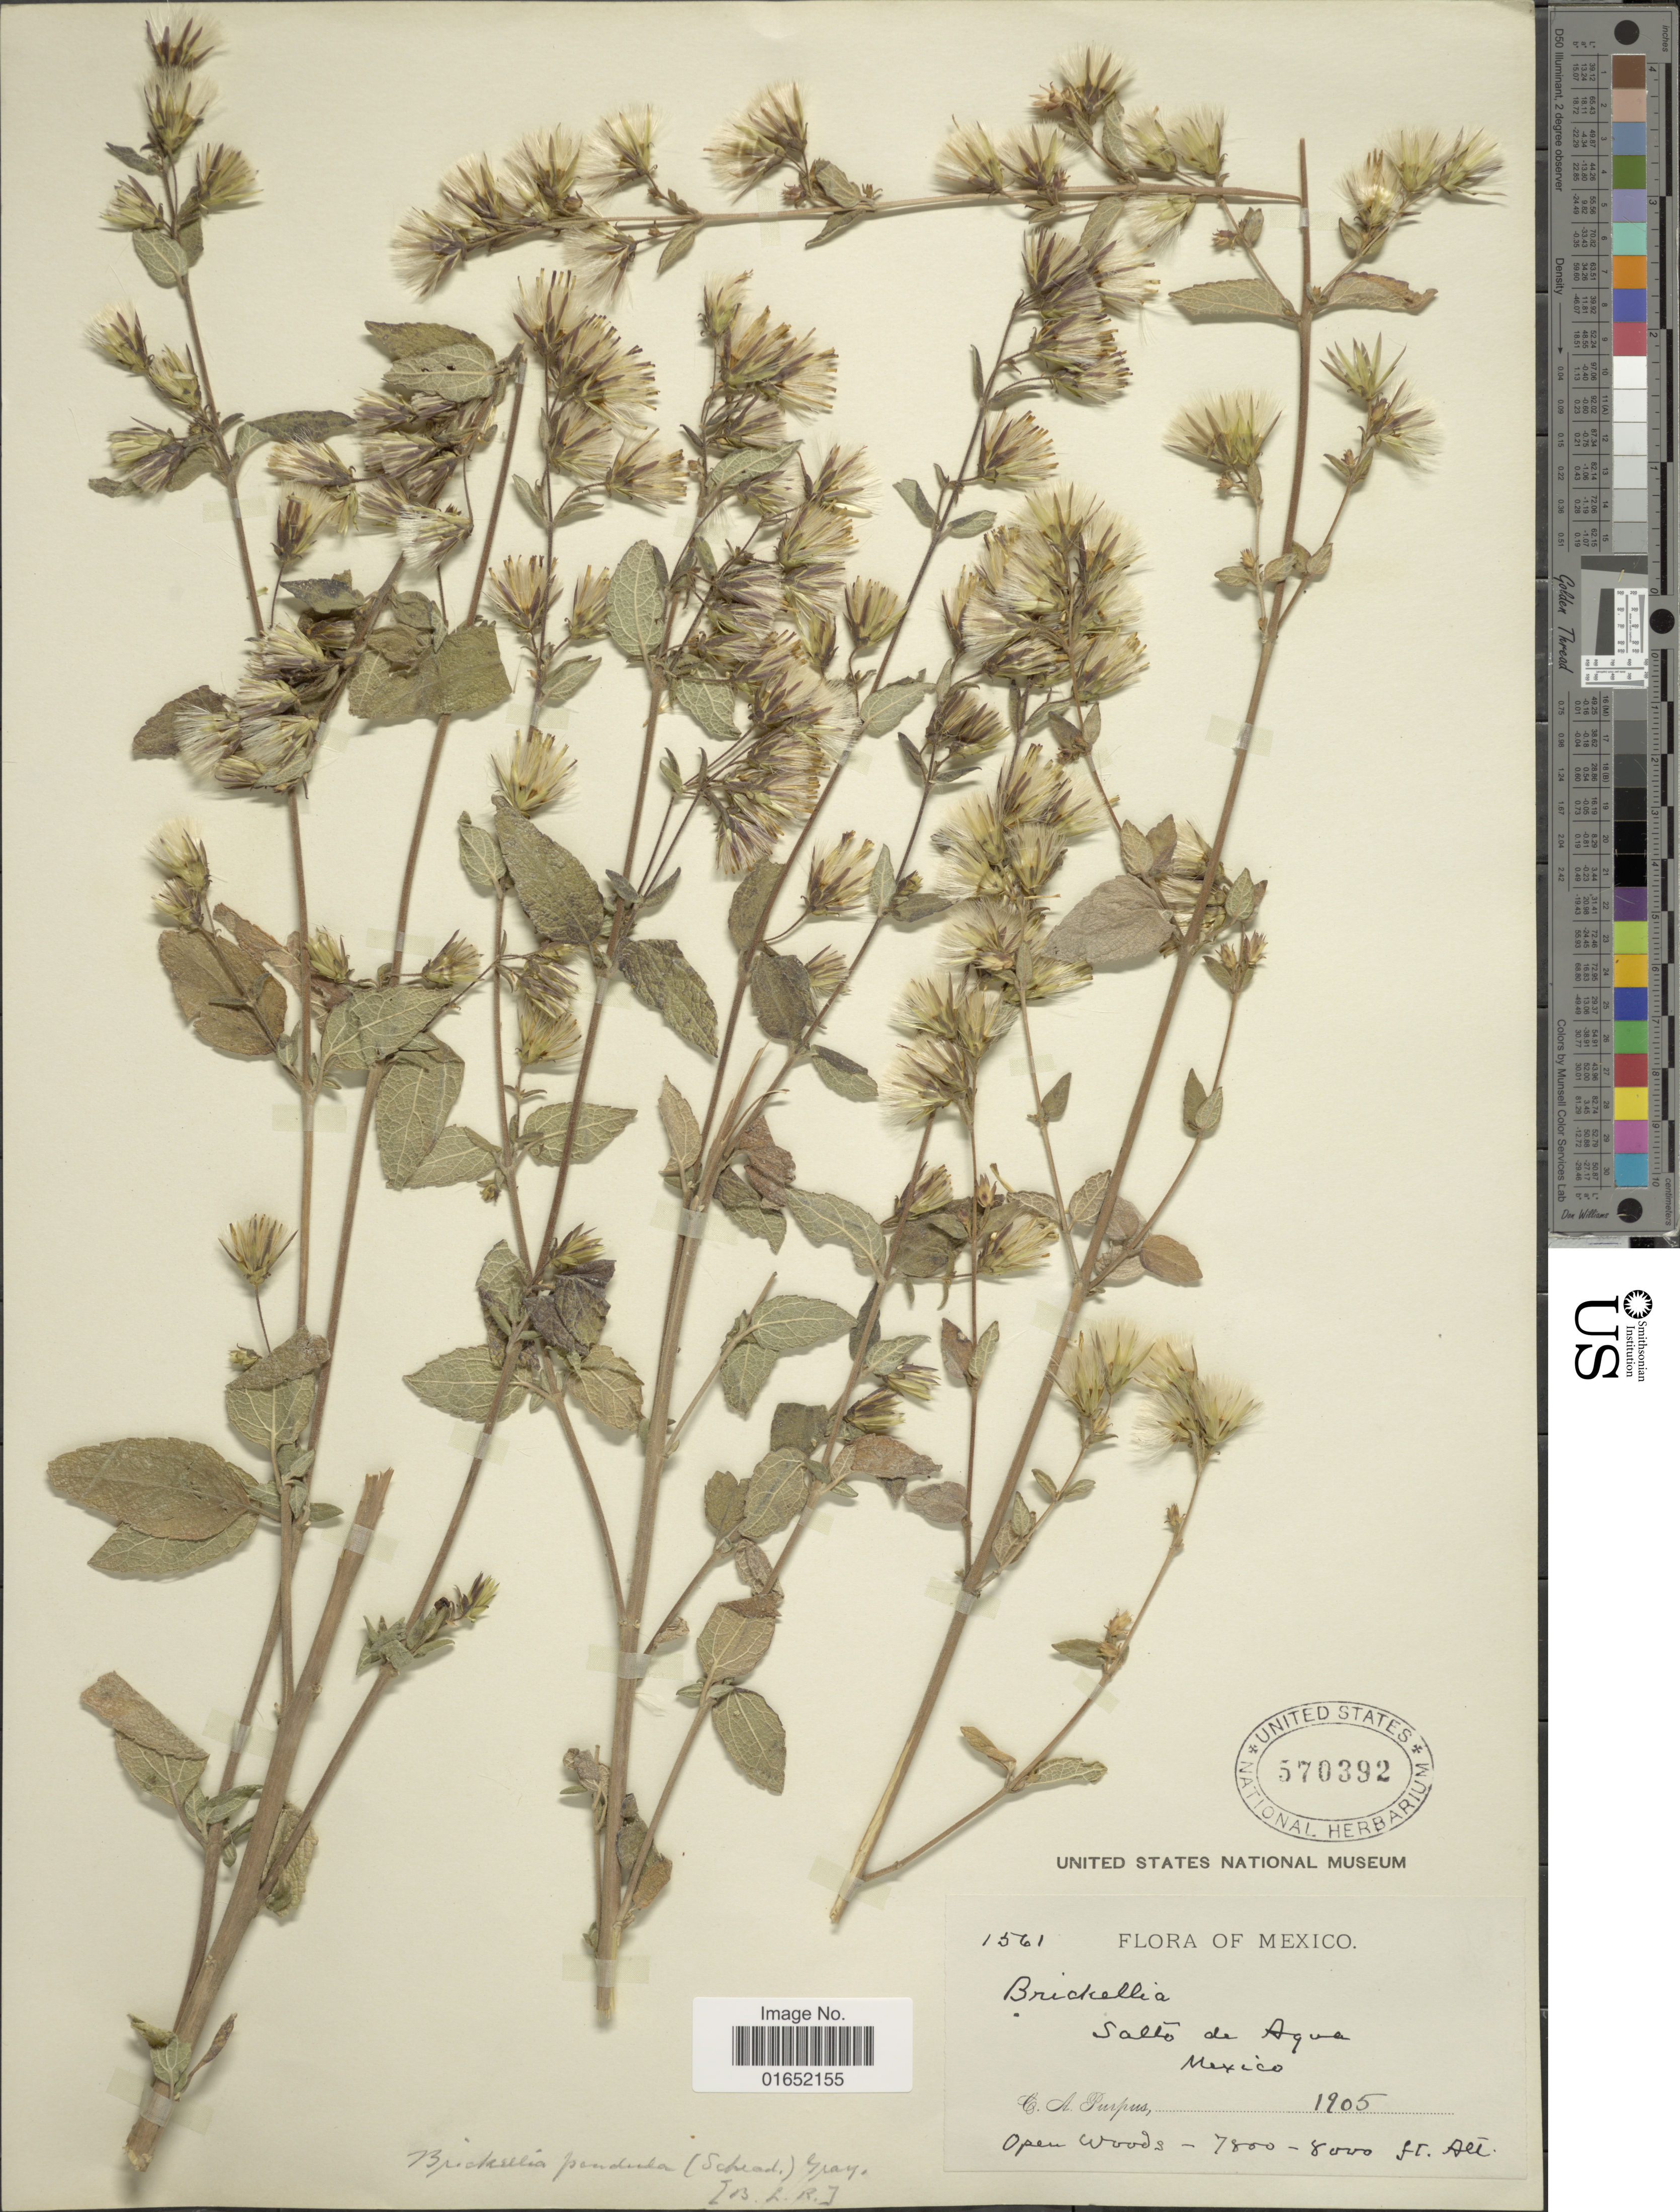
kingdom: Plantae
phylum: Tracheophyta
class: Magnoliopsida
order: Asterales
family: Asteraceae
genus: Brickellia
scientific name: Brickellia pendula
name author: (Schrad.) A. Gray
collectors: C. A. Purpus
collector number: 1561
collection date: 1905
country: Mexico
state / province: México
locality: Salto de Aqua, Mexico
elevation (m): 2377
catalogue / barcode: US 570392